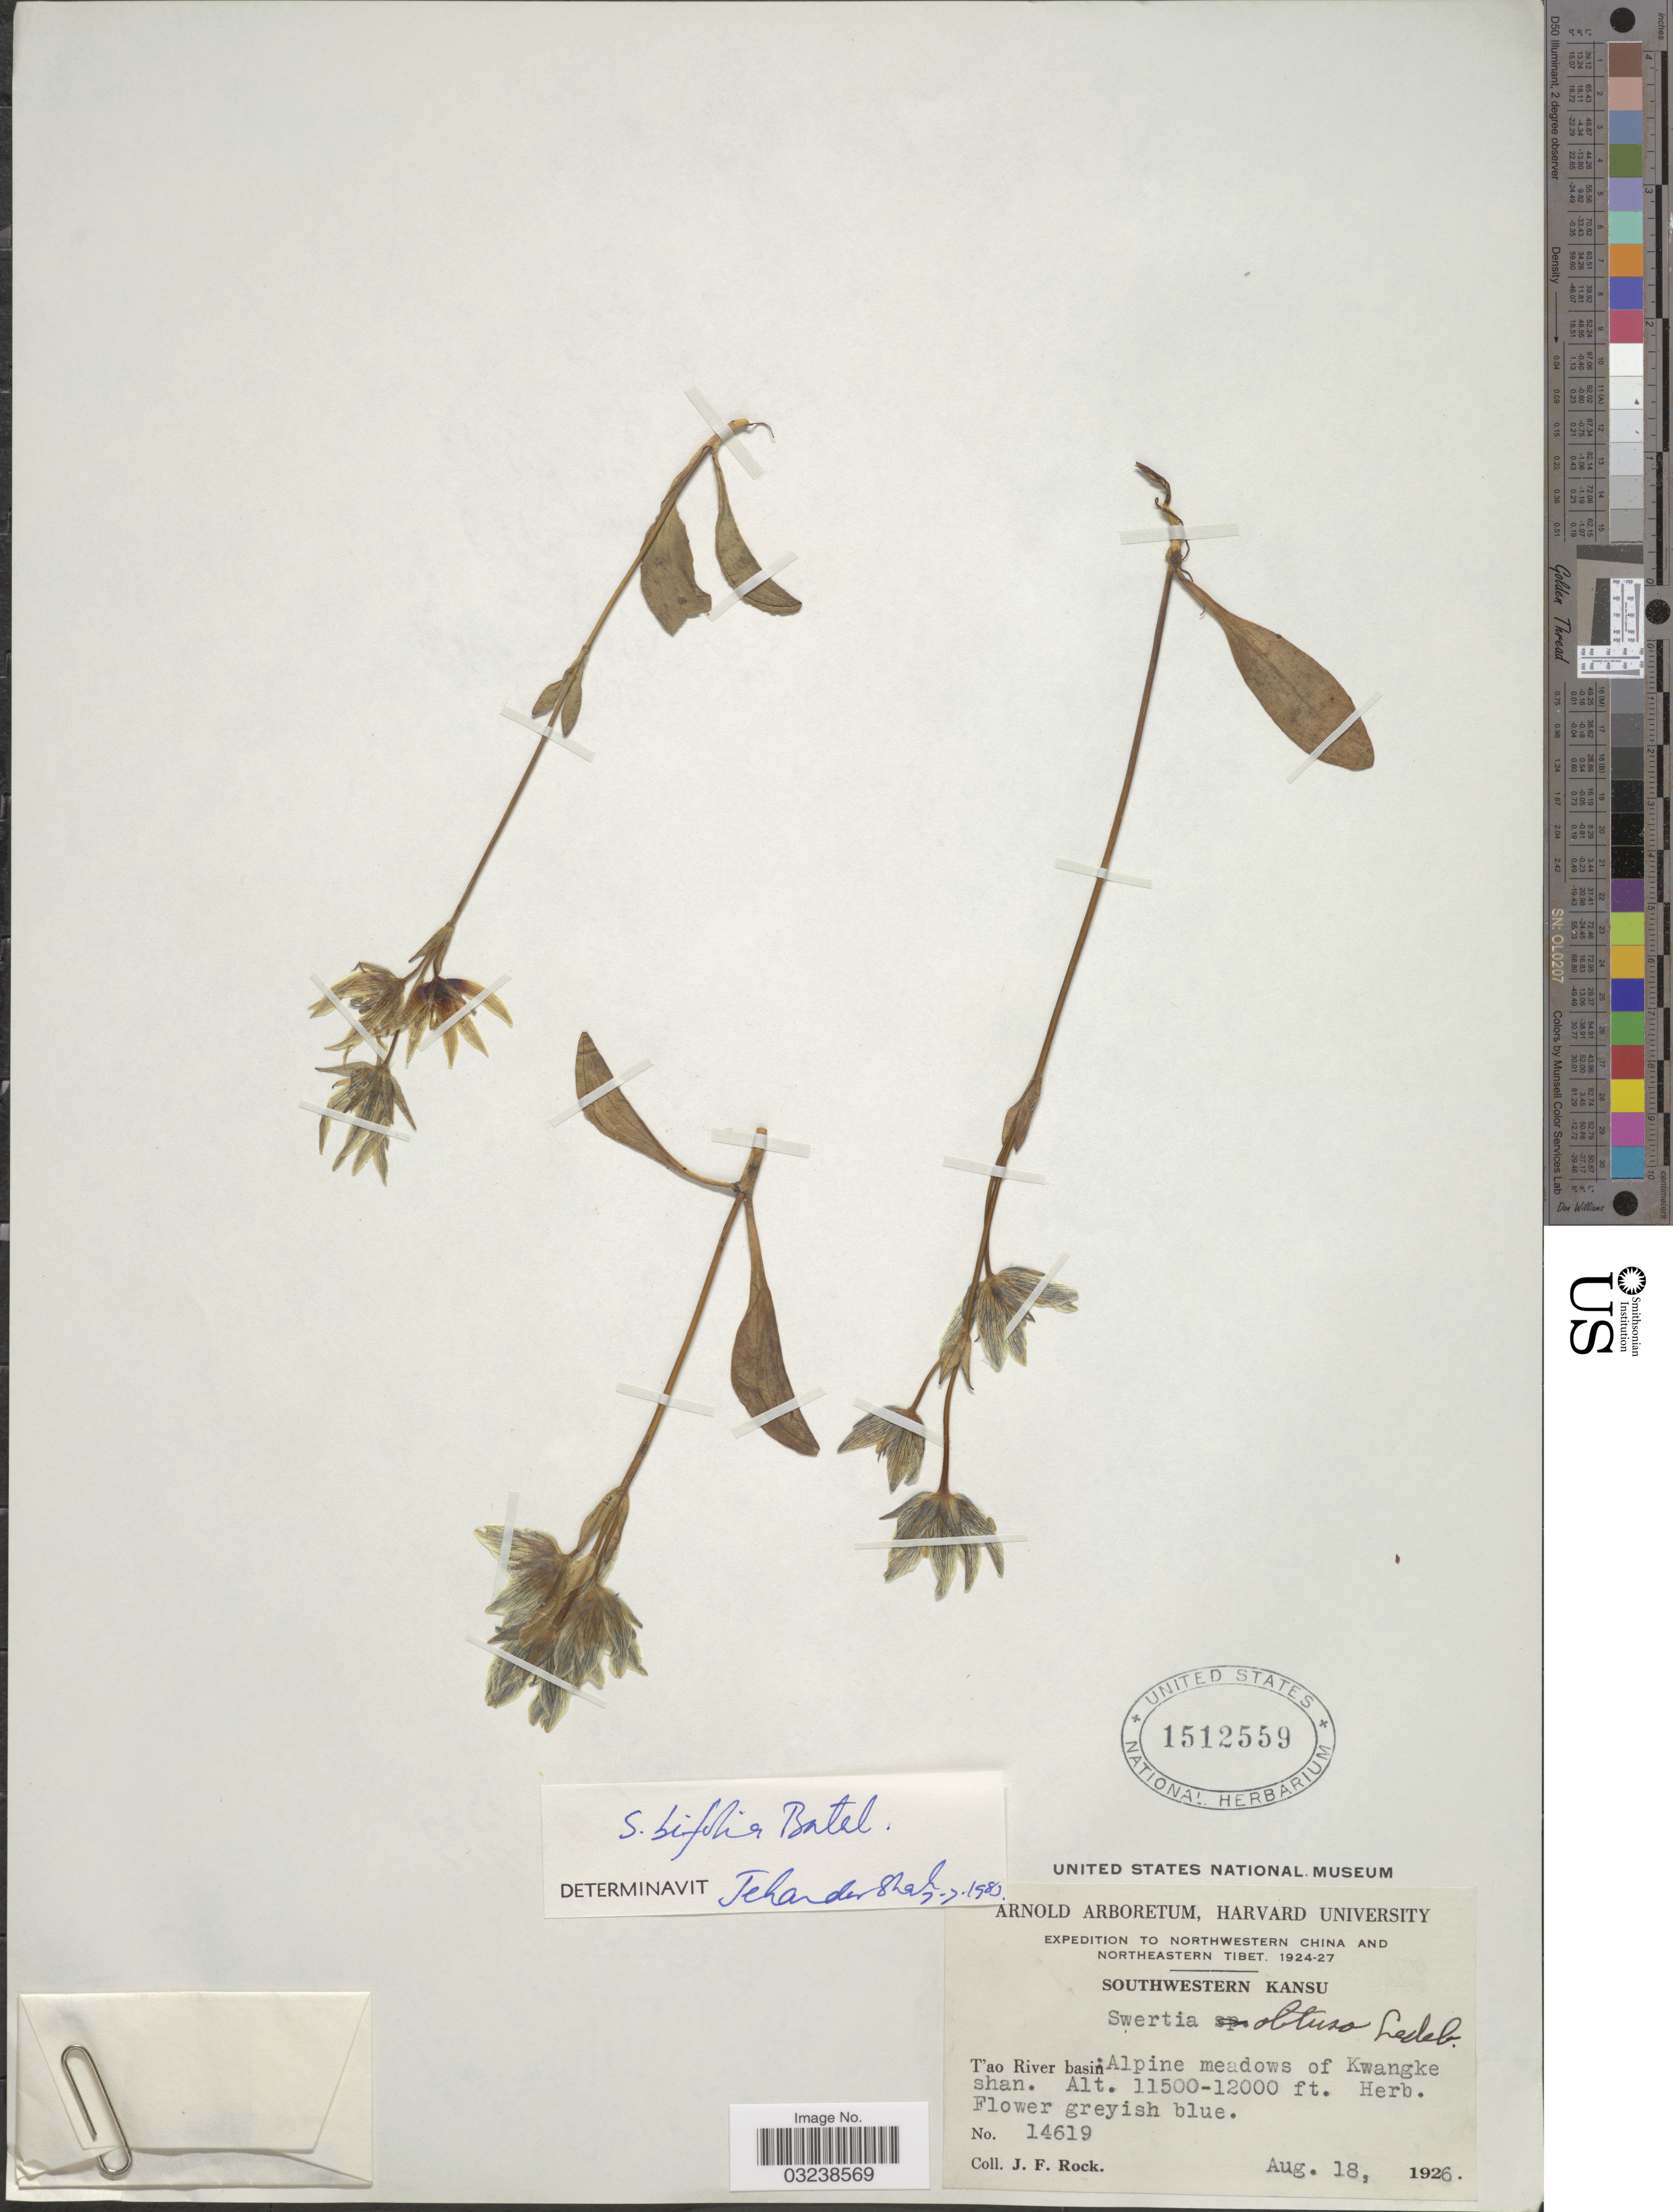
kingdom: Plantae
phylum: Tracheophyta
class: Magnoliopsida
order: Gentianales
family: Gentianaceae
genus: Swertia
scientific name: Swertia bifolia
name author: Batalin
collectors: J. Rock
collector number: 14619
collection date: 1926-08-18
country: China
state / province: Gansu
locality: Northwestern China and Northeastern Tibet. Southwestern Kansu. T'ao River basin: Alpine meadows of Kwangke shan.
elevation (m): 3505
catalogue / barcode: US 1512559